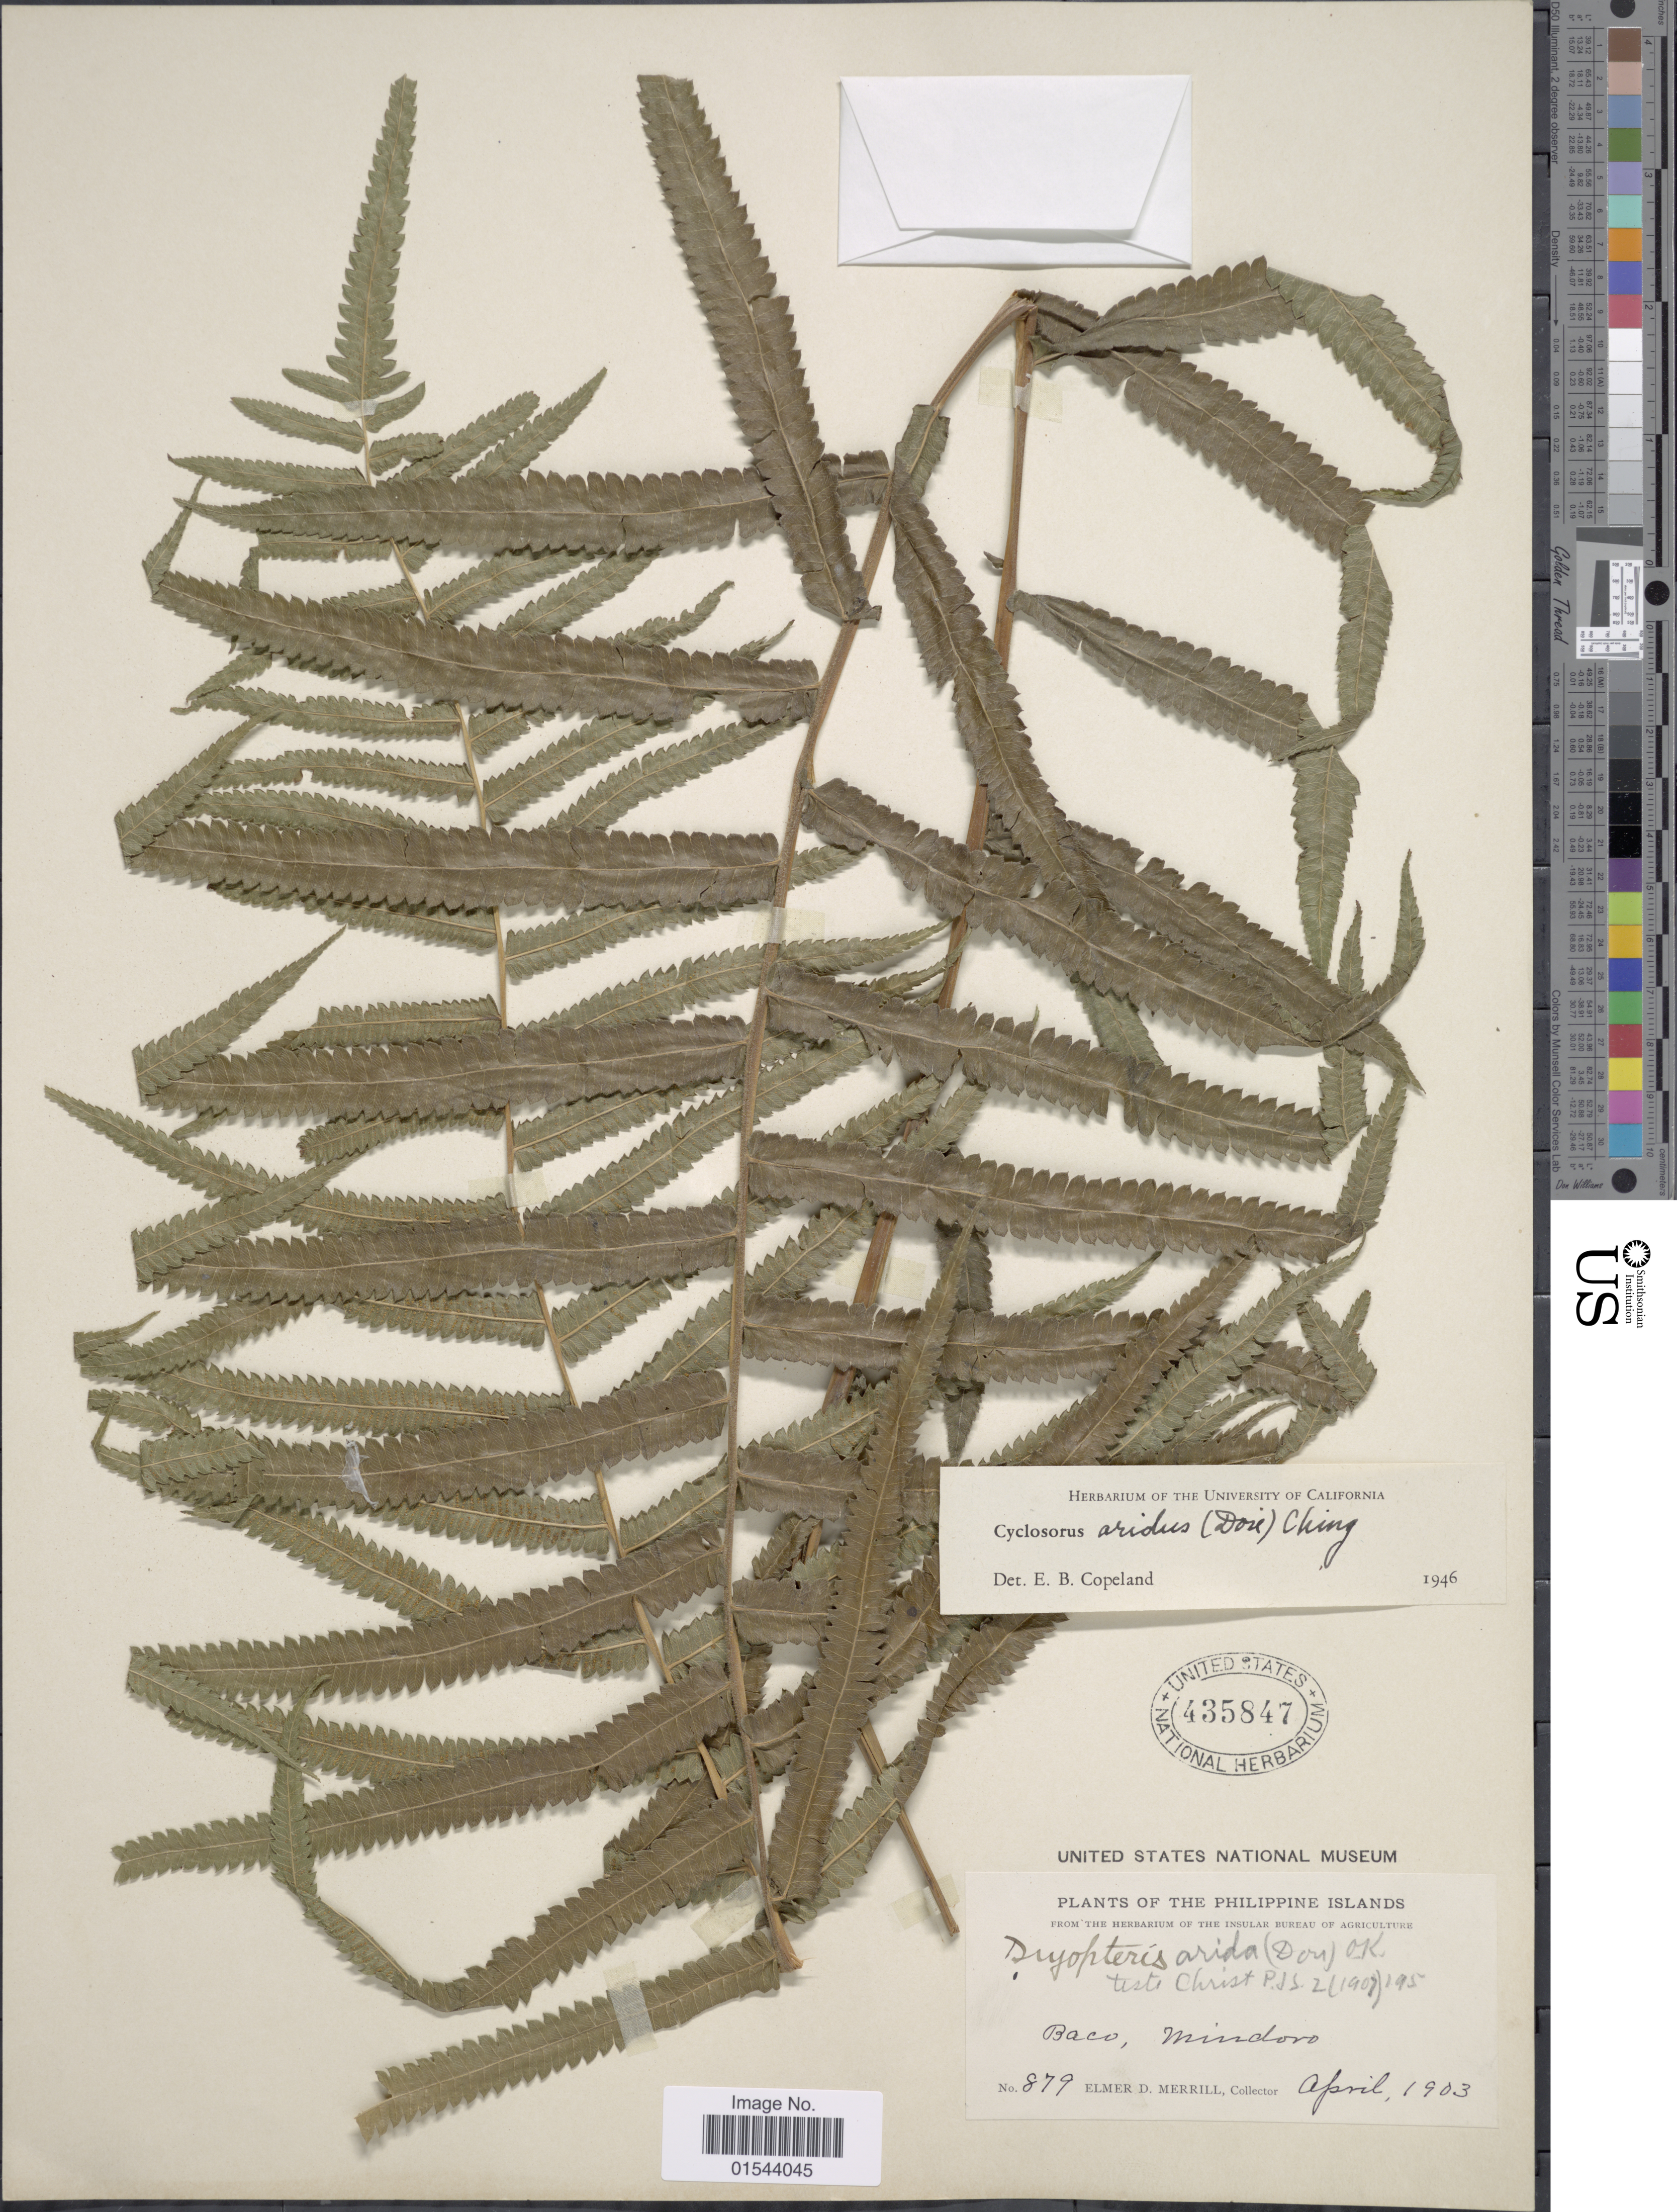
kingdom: Plantae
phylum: Tracheophyta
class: Polypodiopsida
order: Polypodiales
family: Thelypteridaceae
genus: Christella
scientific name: Christella arida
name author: (D. Don) Holttum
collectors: E. D. Merrill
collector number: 879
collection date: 1903-04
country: Philippines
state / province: Mimaropa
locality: Baco, The Philippine Islands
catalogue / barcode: US 435847